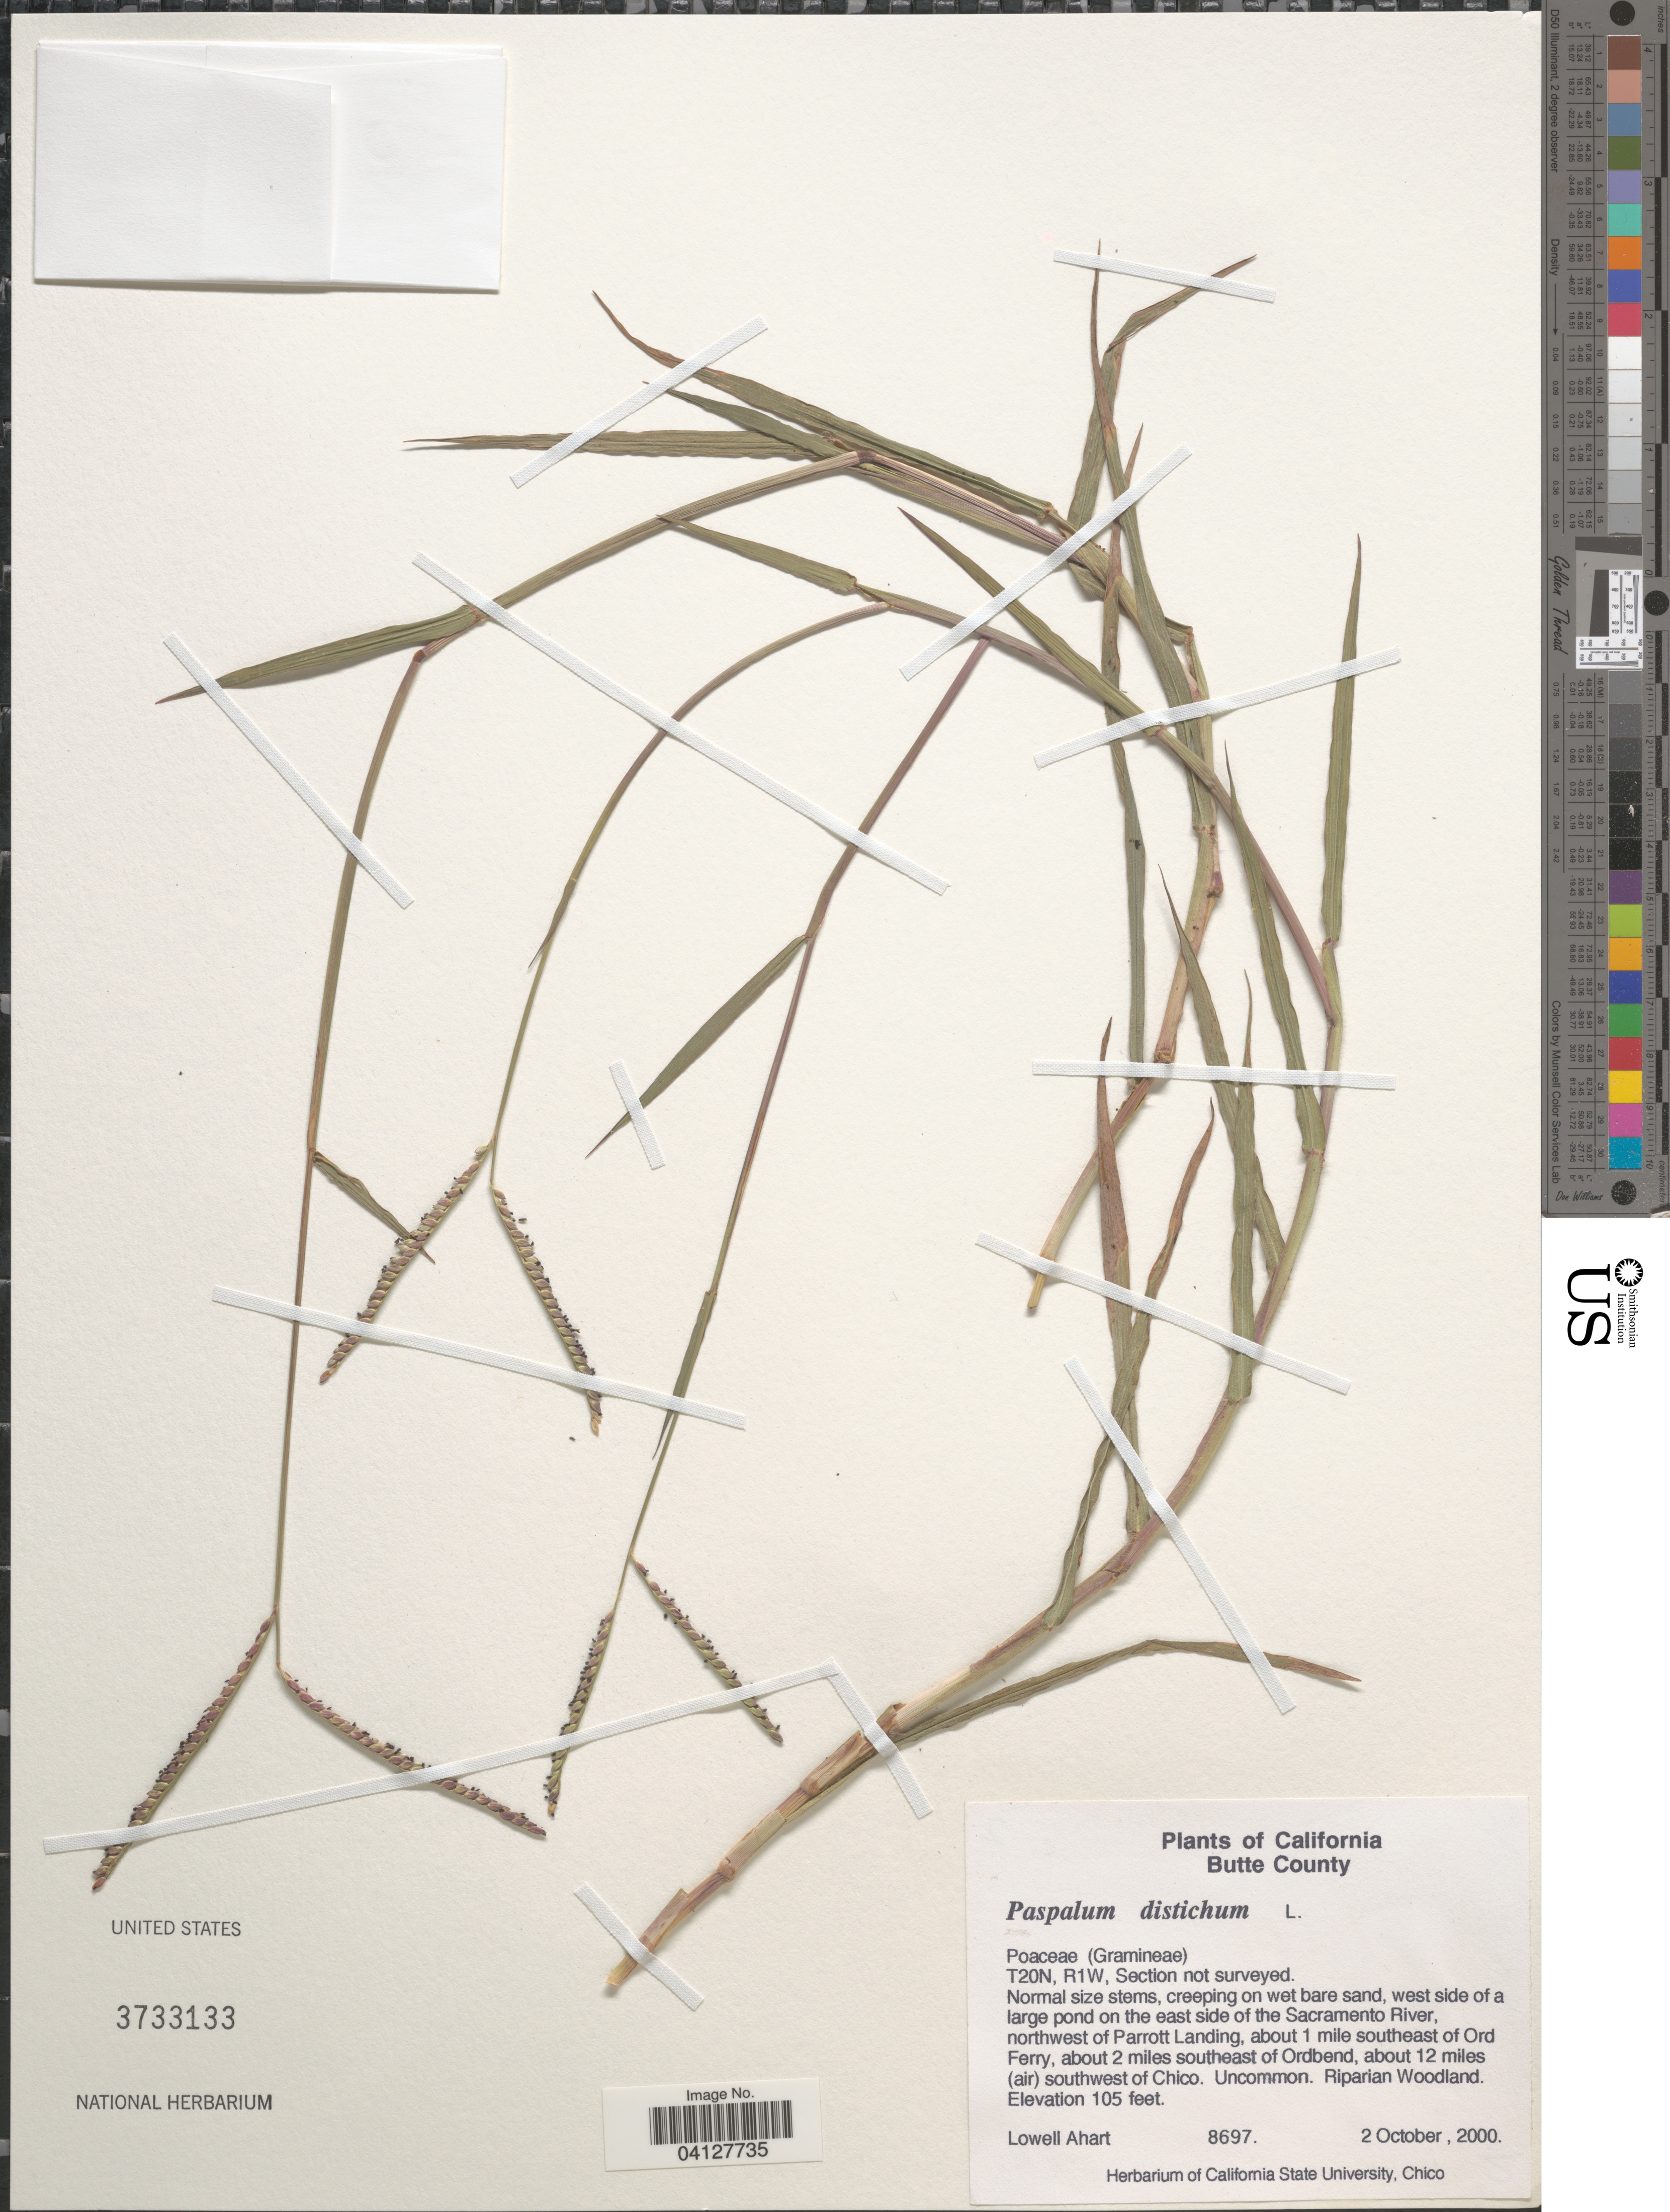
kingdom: Plantae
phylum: Tracheophyta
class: Liliopsida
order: Poales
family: Poaceae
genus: Paspalum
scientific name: Paspalum distichum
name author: L.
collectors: L. Ahart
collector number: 8697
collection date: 2000-10-02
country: United States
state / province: California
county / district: Butte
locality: Butte County. T20N, R1W, Section not surveyed. West side of a large pond on the east side of the Sacramento River, northwest of Parrott Landing, about 1 mile southeast of Ord Ferry, about 2 miles southeast of Ordbend, about 12 miles (air) southwest of Chico. Riparian Woodland.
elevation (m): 32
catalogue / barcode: US 3733133